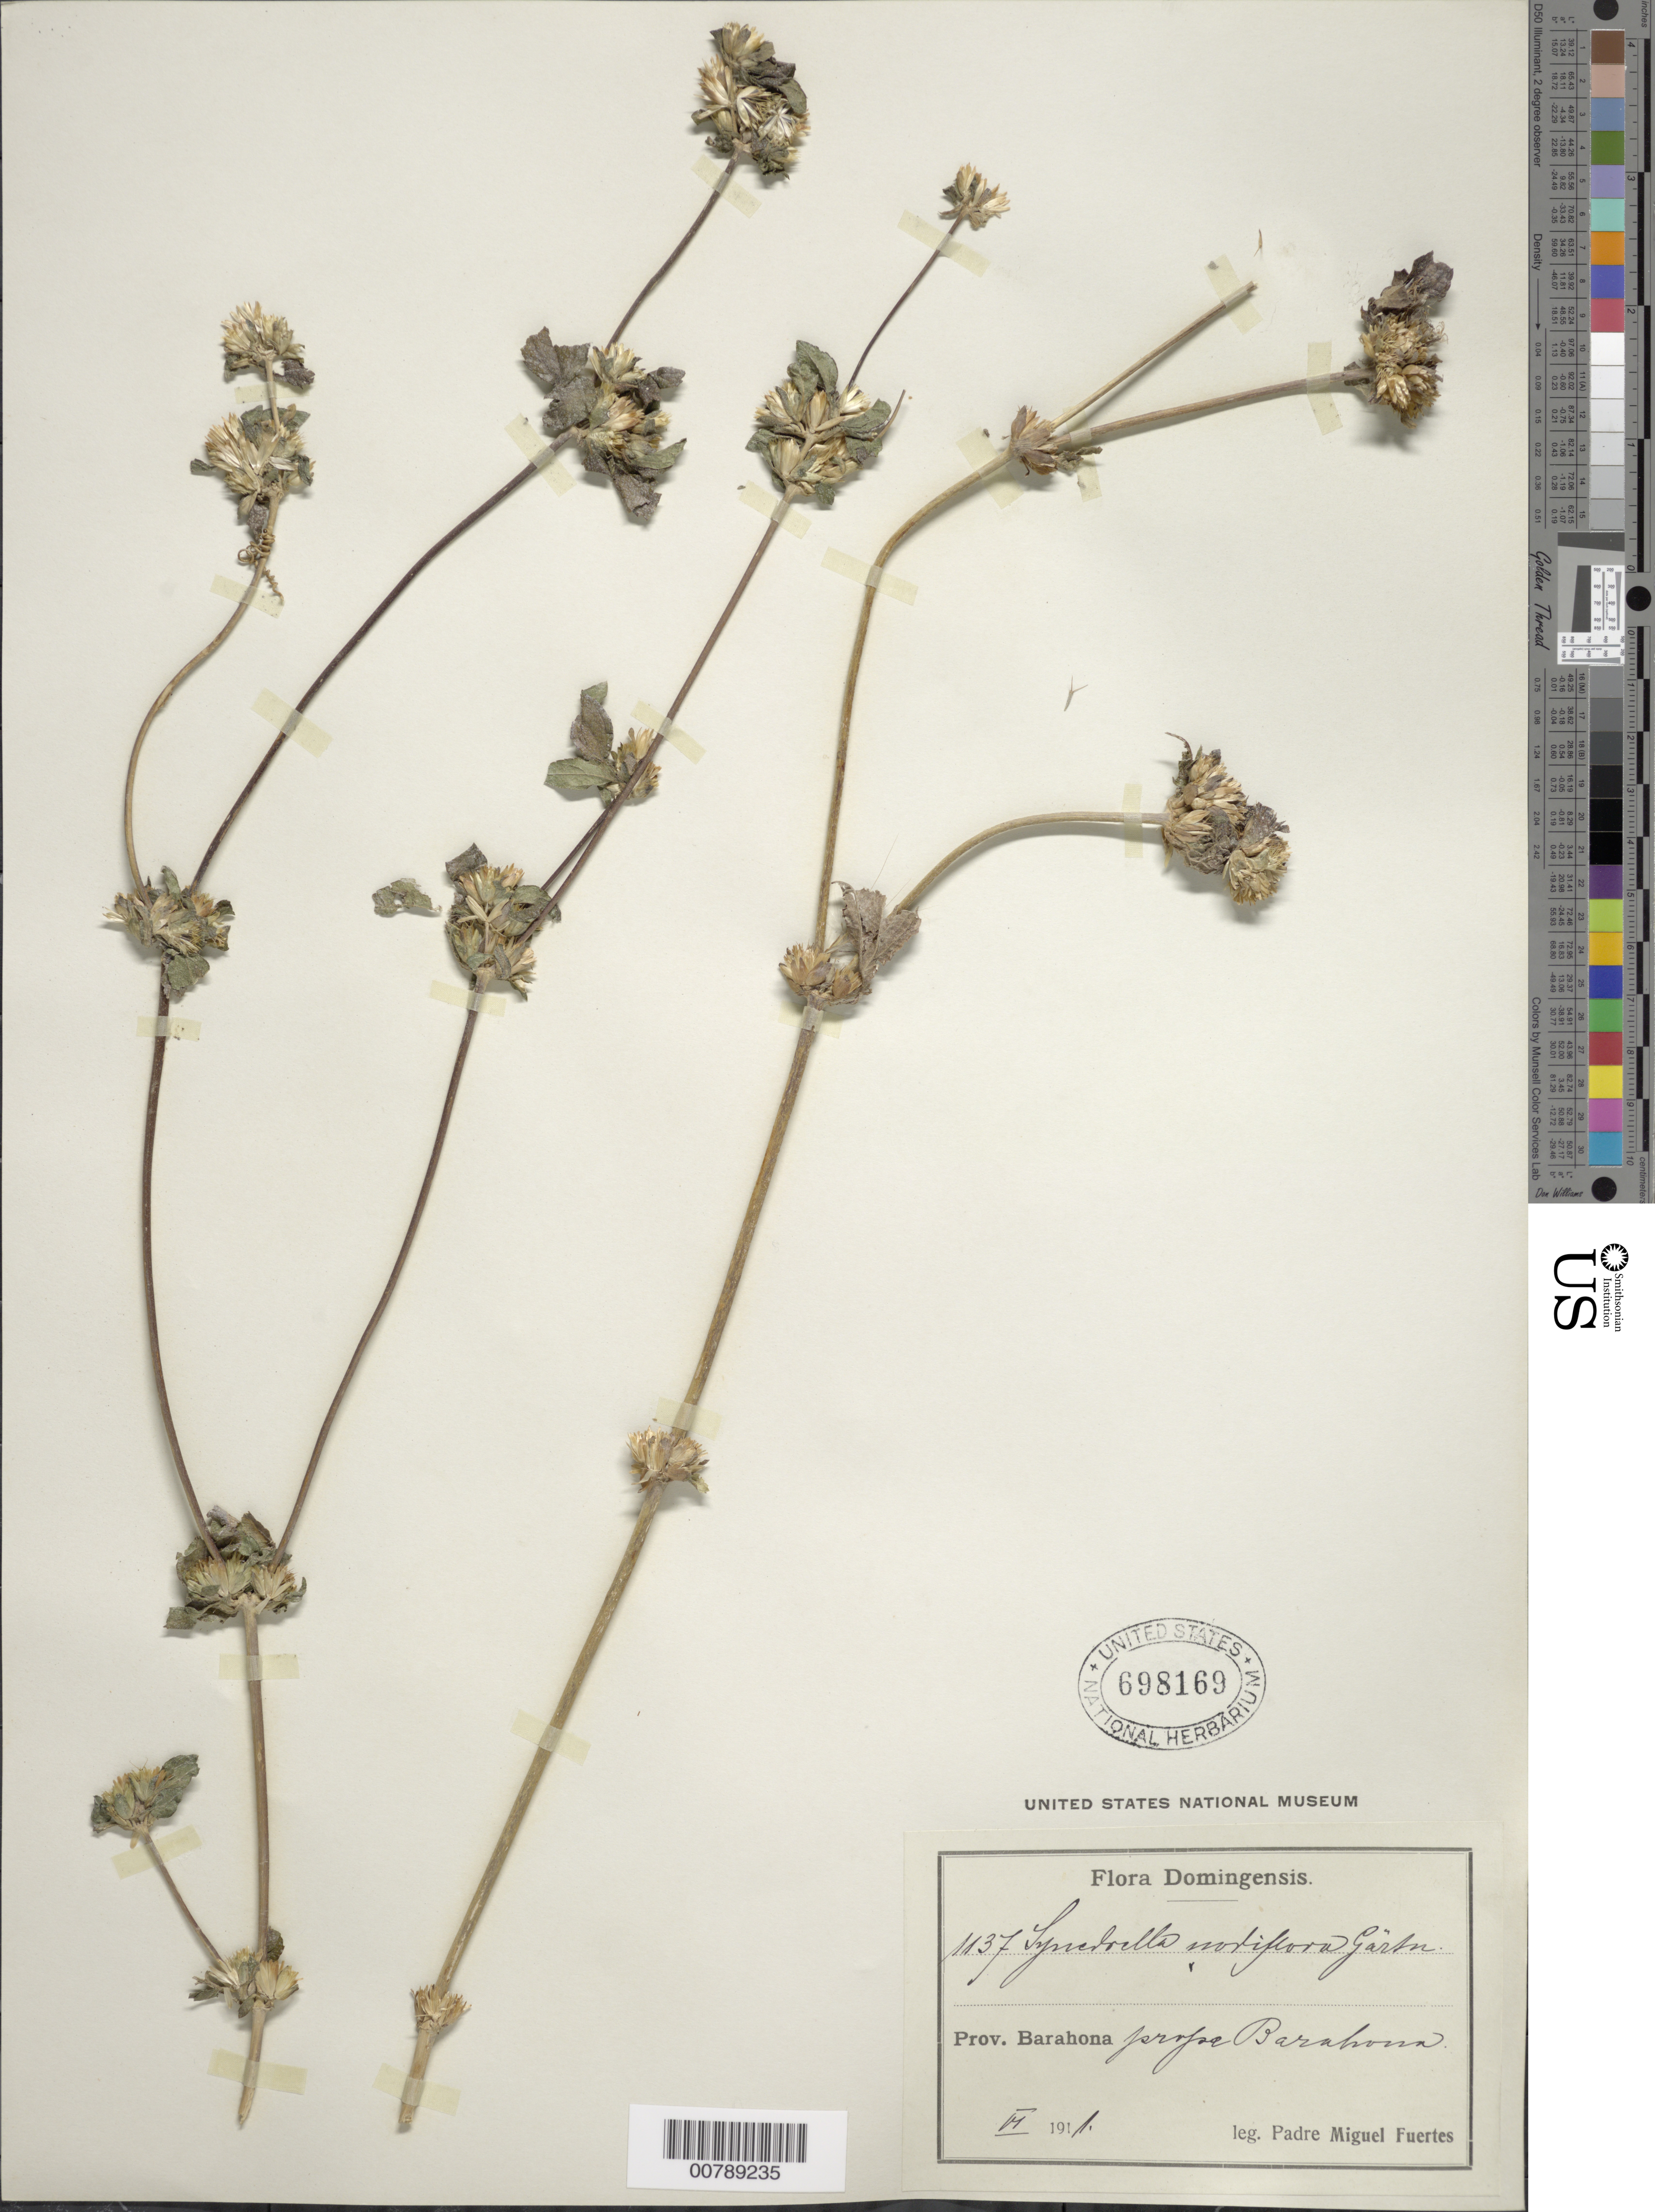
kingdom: Plantae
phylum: Tracheophyta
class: Magnoliopsida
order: Asterales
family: Asteraceae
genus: Synedrella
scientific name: Synedrella nodiflora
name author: (L.) Gaertn.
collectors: M. D. Fuertes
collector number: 1137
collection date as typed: Feb 1911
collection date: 1911-02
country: Dominican Republic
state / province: Barahona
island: Hispaniola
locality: Near Barahona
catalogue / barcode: US 698169